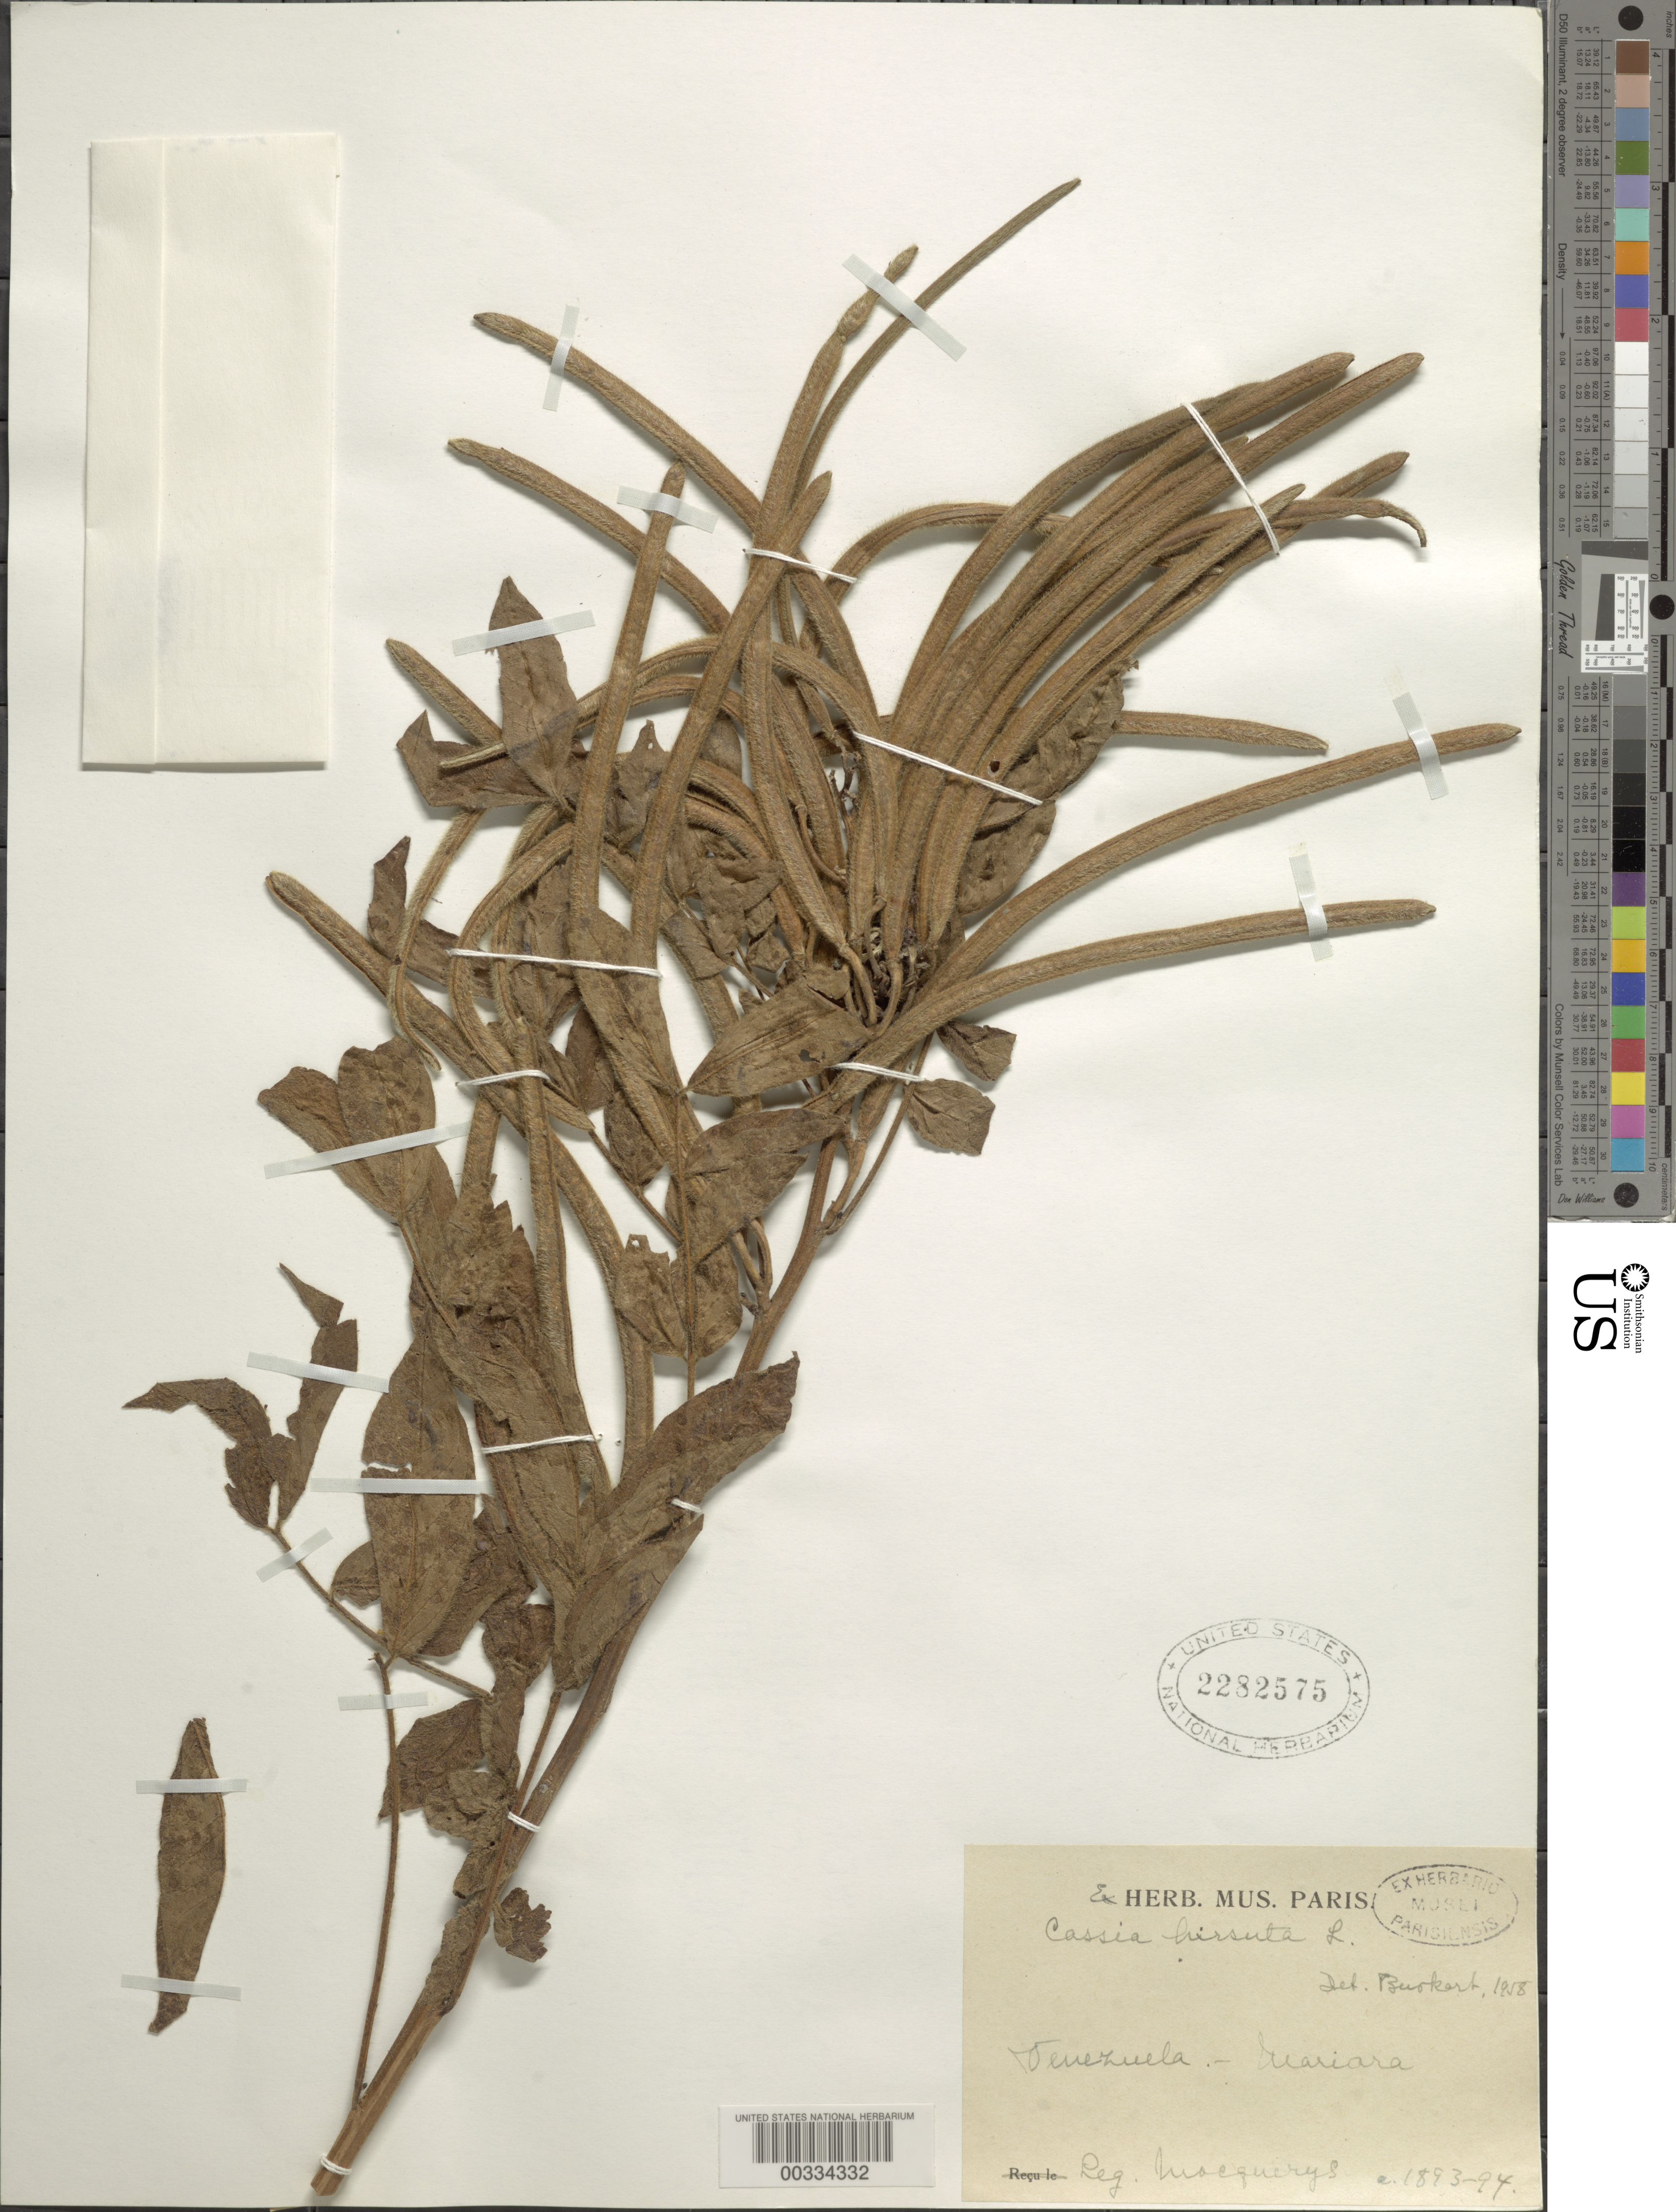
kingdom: Plantae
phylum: Tracheophyta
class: Magnoliopsida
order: Fabales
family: Fabaceae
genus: Senna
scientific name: Senna hirsuta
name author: (L.) H.S. Irwin & Barneby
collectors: A. Mocquerys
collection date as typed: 1893 to -- -- 1894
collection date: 1893/1894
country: Venezuela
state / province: Carabobo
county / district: Diego Ibarra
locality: Mariara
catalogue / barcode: US 2282575